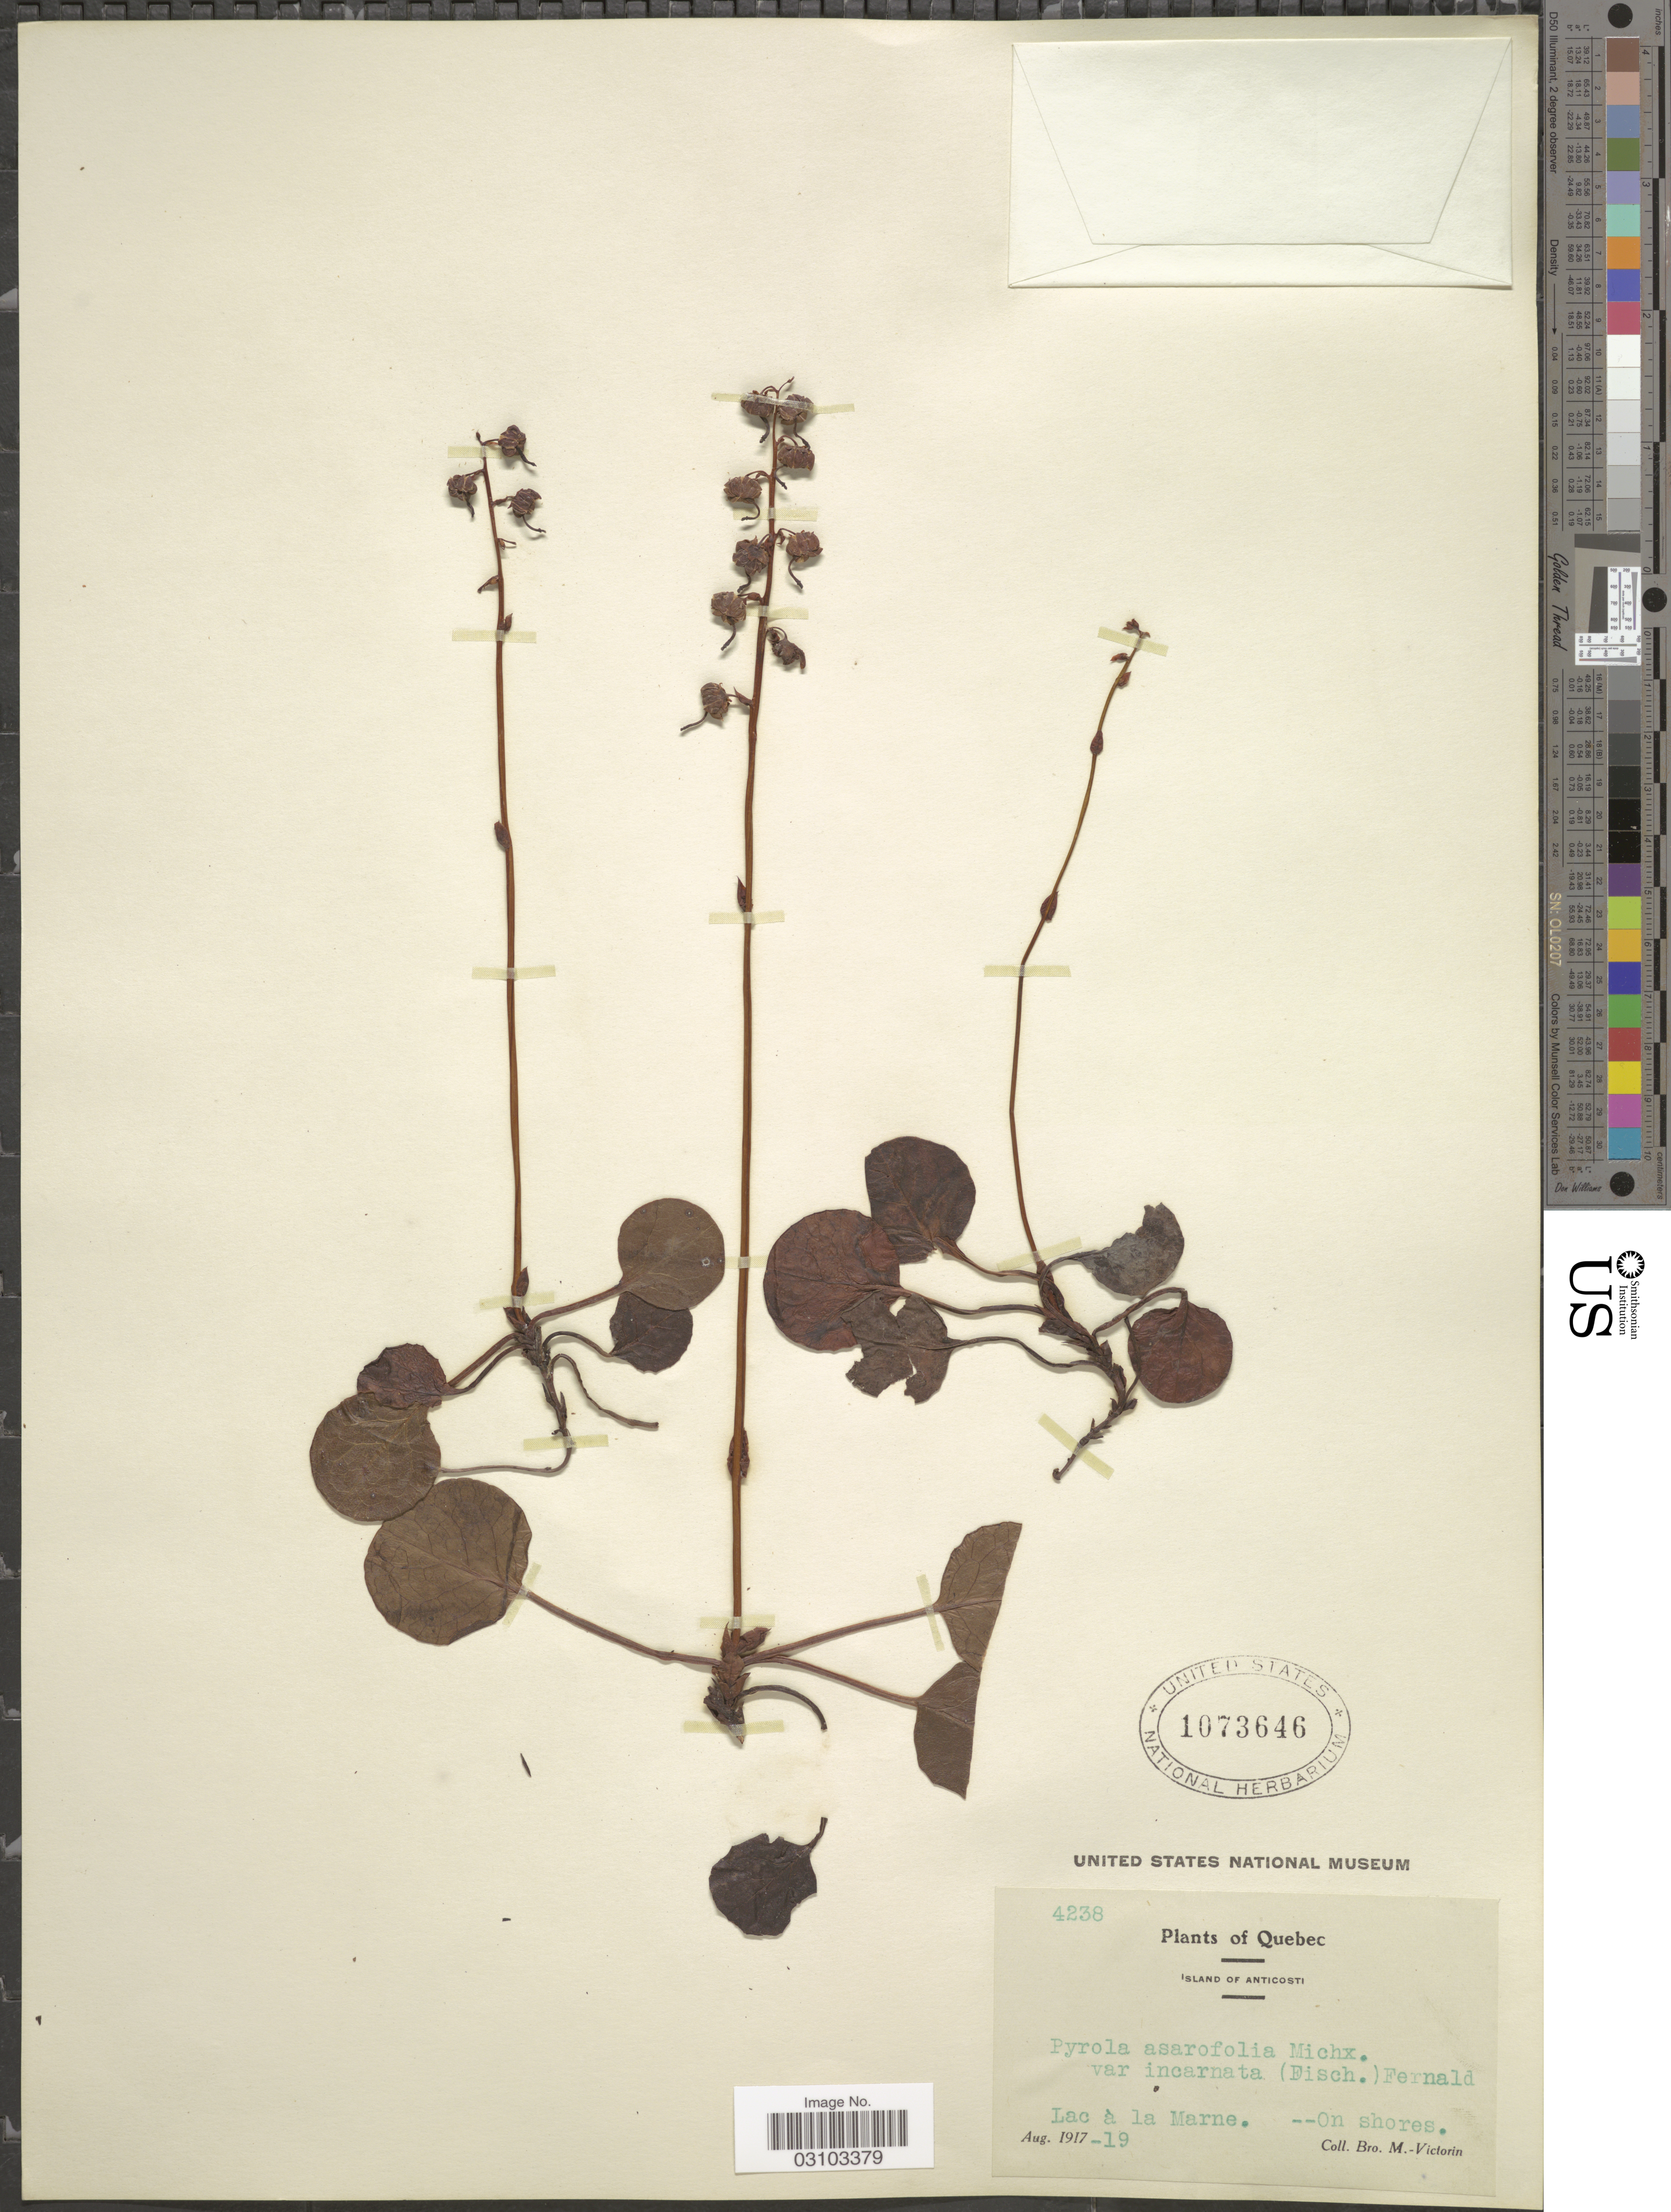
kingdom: Plantae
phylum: Tracheophyta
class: Magnoliopsida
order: Ericales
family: Ericaceae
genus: Pyrola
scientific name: Pyrola asarifolia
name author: Michx.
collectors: Fr. Marie-Victorin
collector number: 4238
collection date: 1917-08/1919-08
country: Canada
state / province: Quebec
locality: Island of Anticosti, Lac à la Marne.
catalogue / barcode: US 1073646